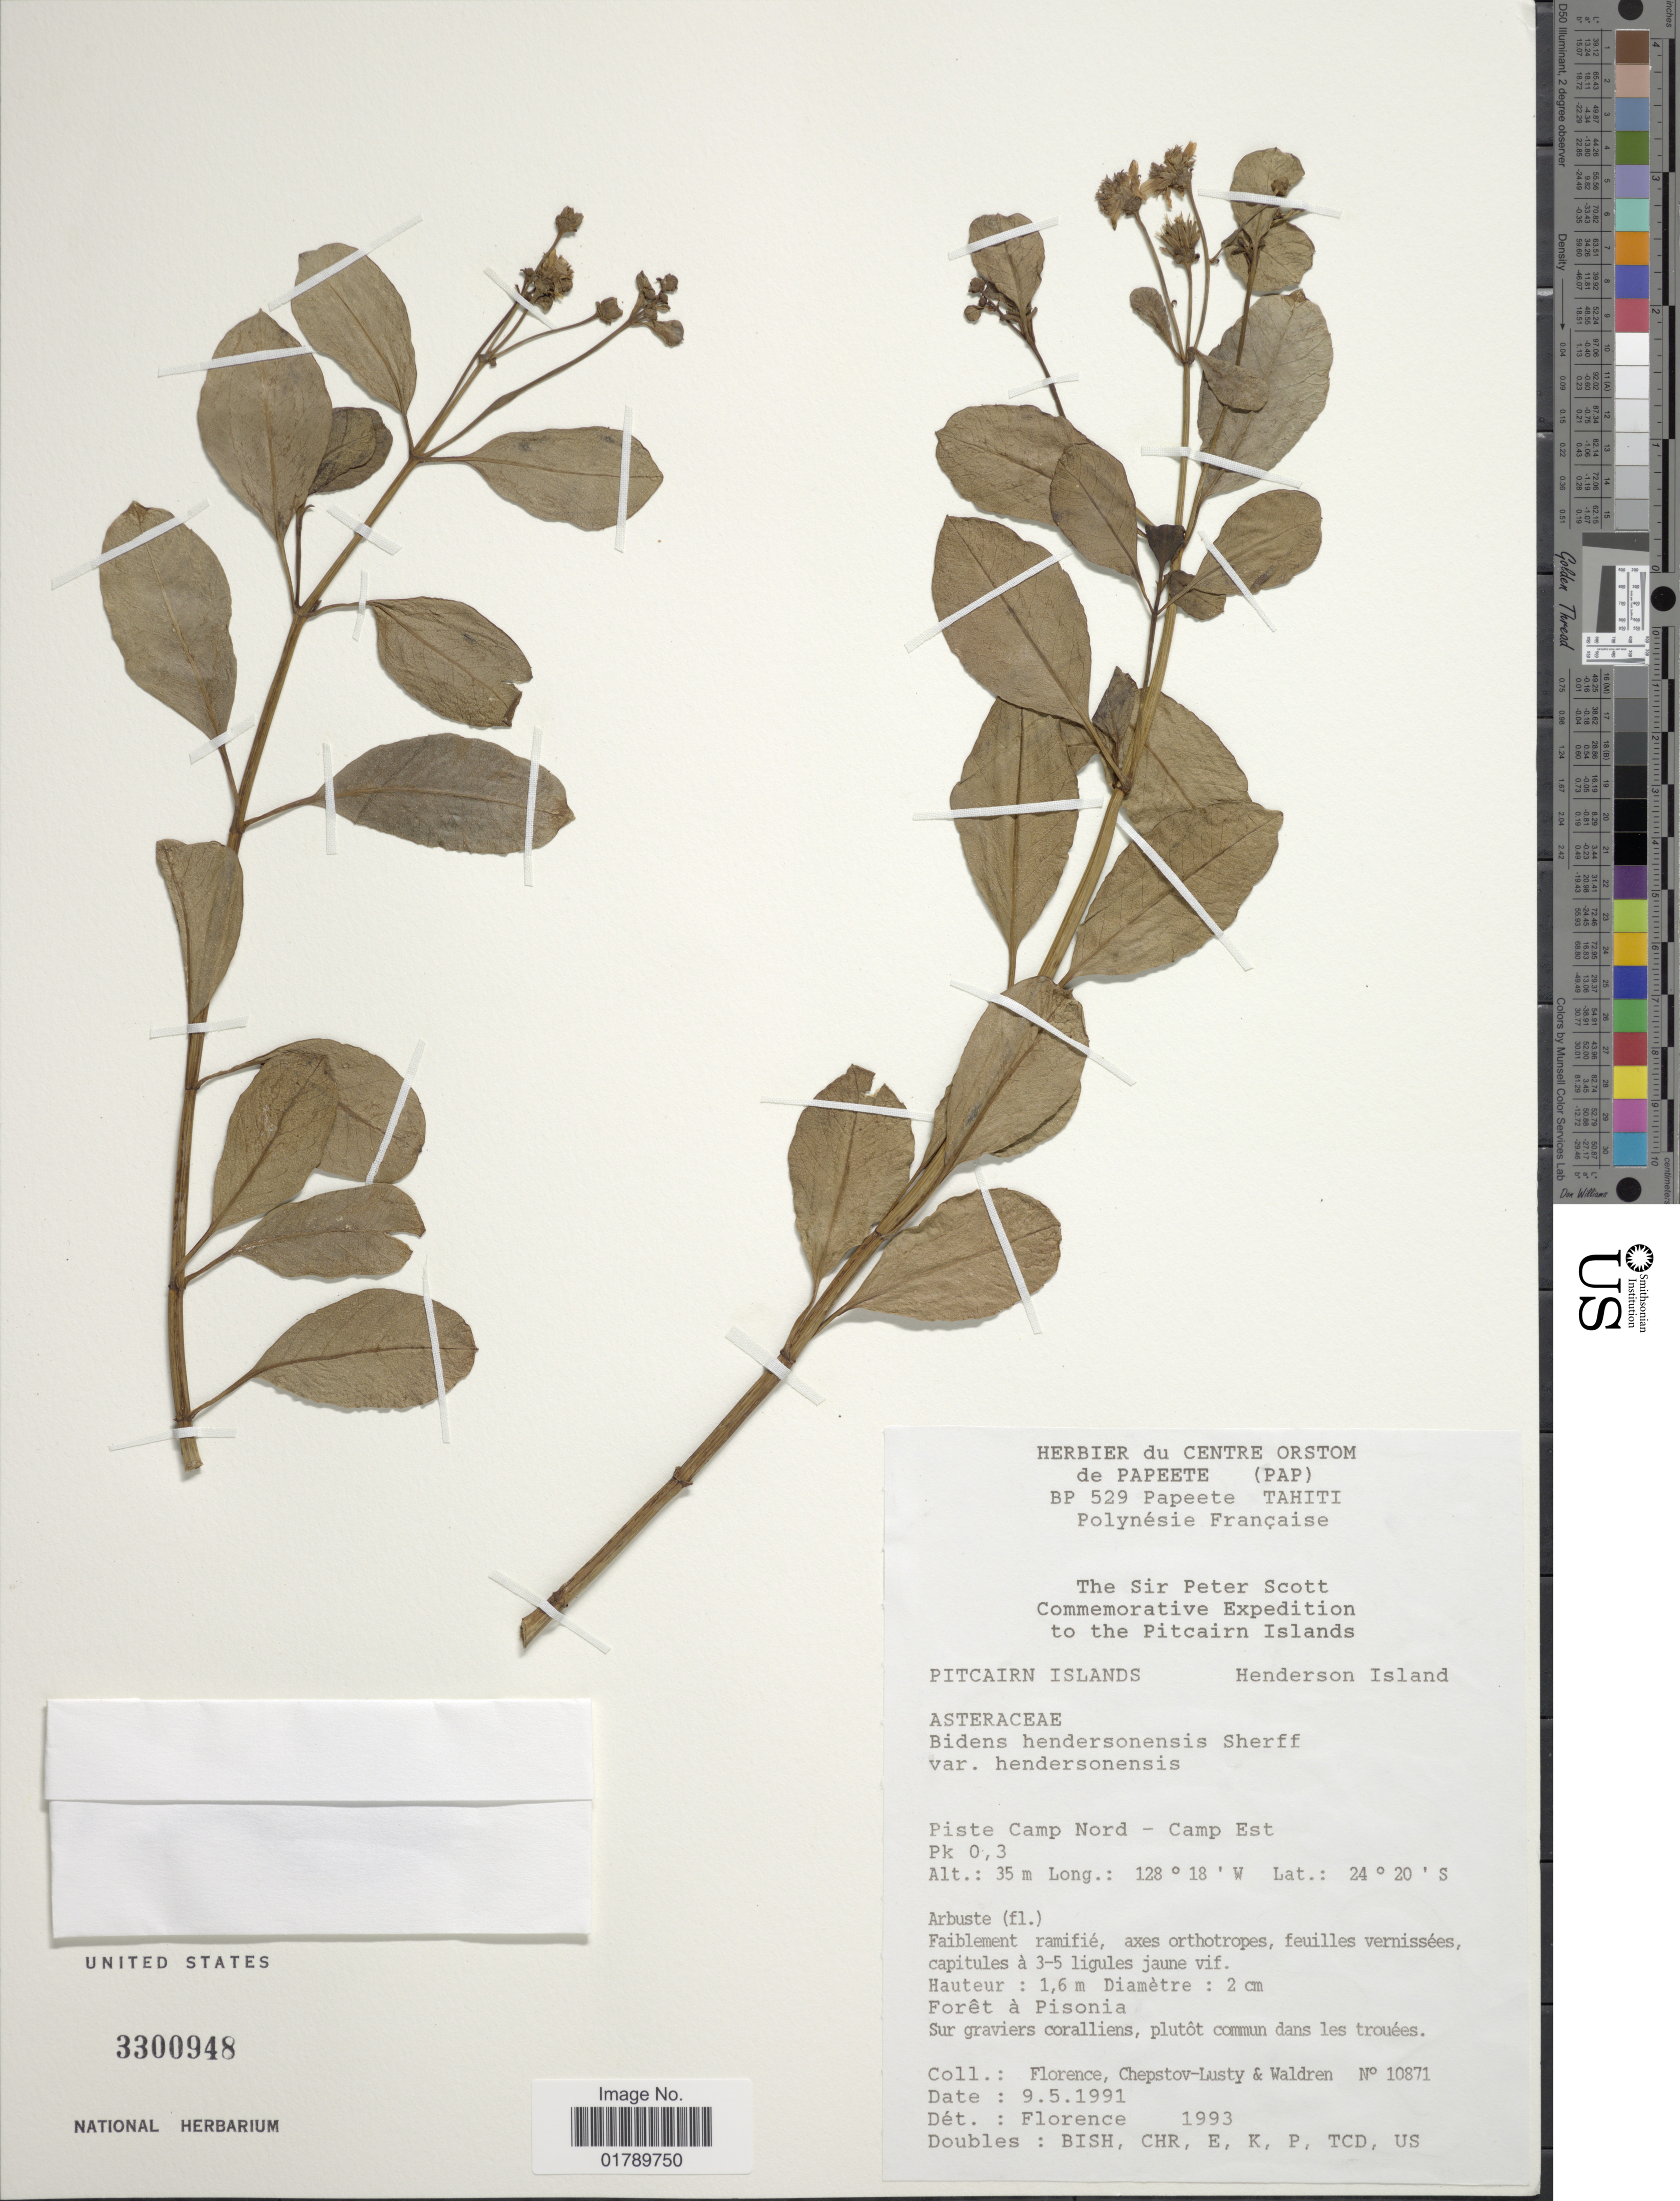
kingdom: Plantae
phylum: Tracheophyta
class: Magnoliopsida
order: Asterales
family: Asteraceae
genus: Bidens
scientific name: Bidens hendersonensis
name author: Sherff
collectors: -. Florence, -. Chepstov-lusty & Waldren, --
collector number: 10871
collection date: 1991-05-09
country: Pitcairn Islands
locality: Henderson Island. Piste Camp Nord-Camp Est. Pk 0,3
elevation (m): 35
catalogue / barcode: US 3300948